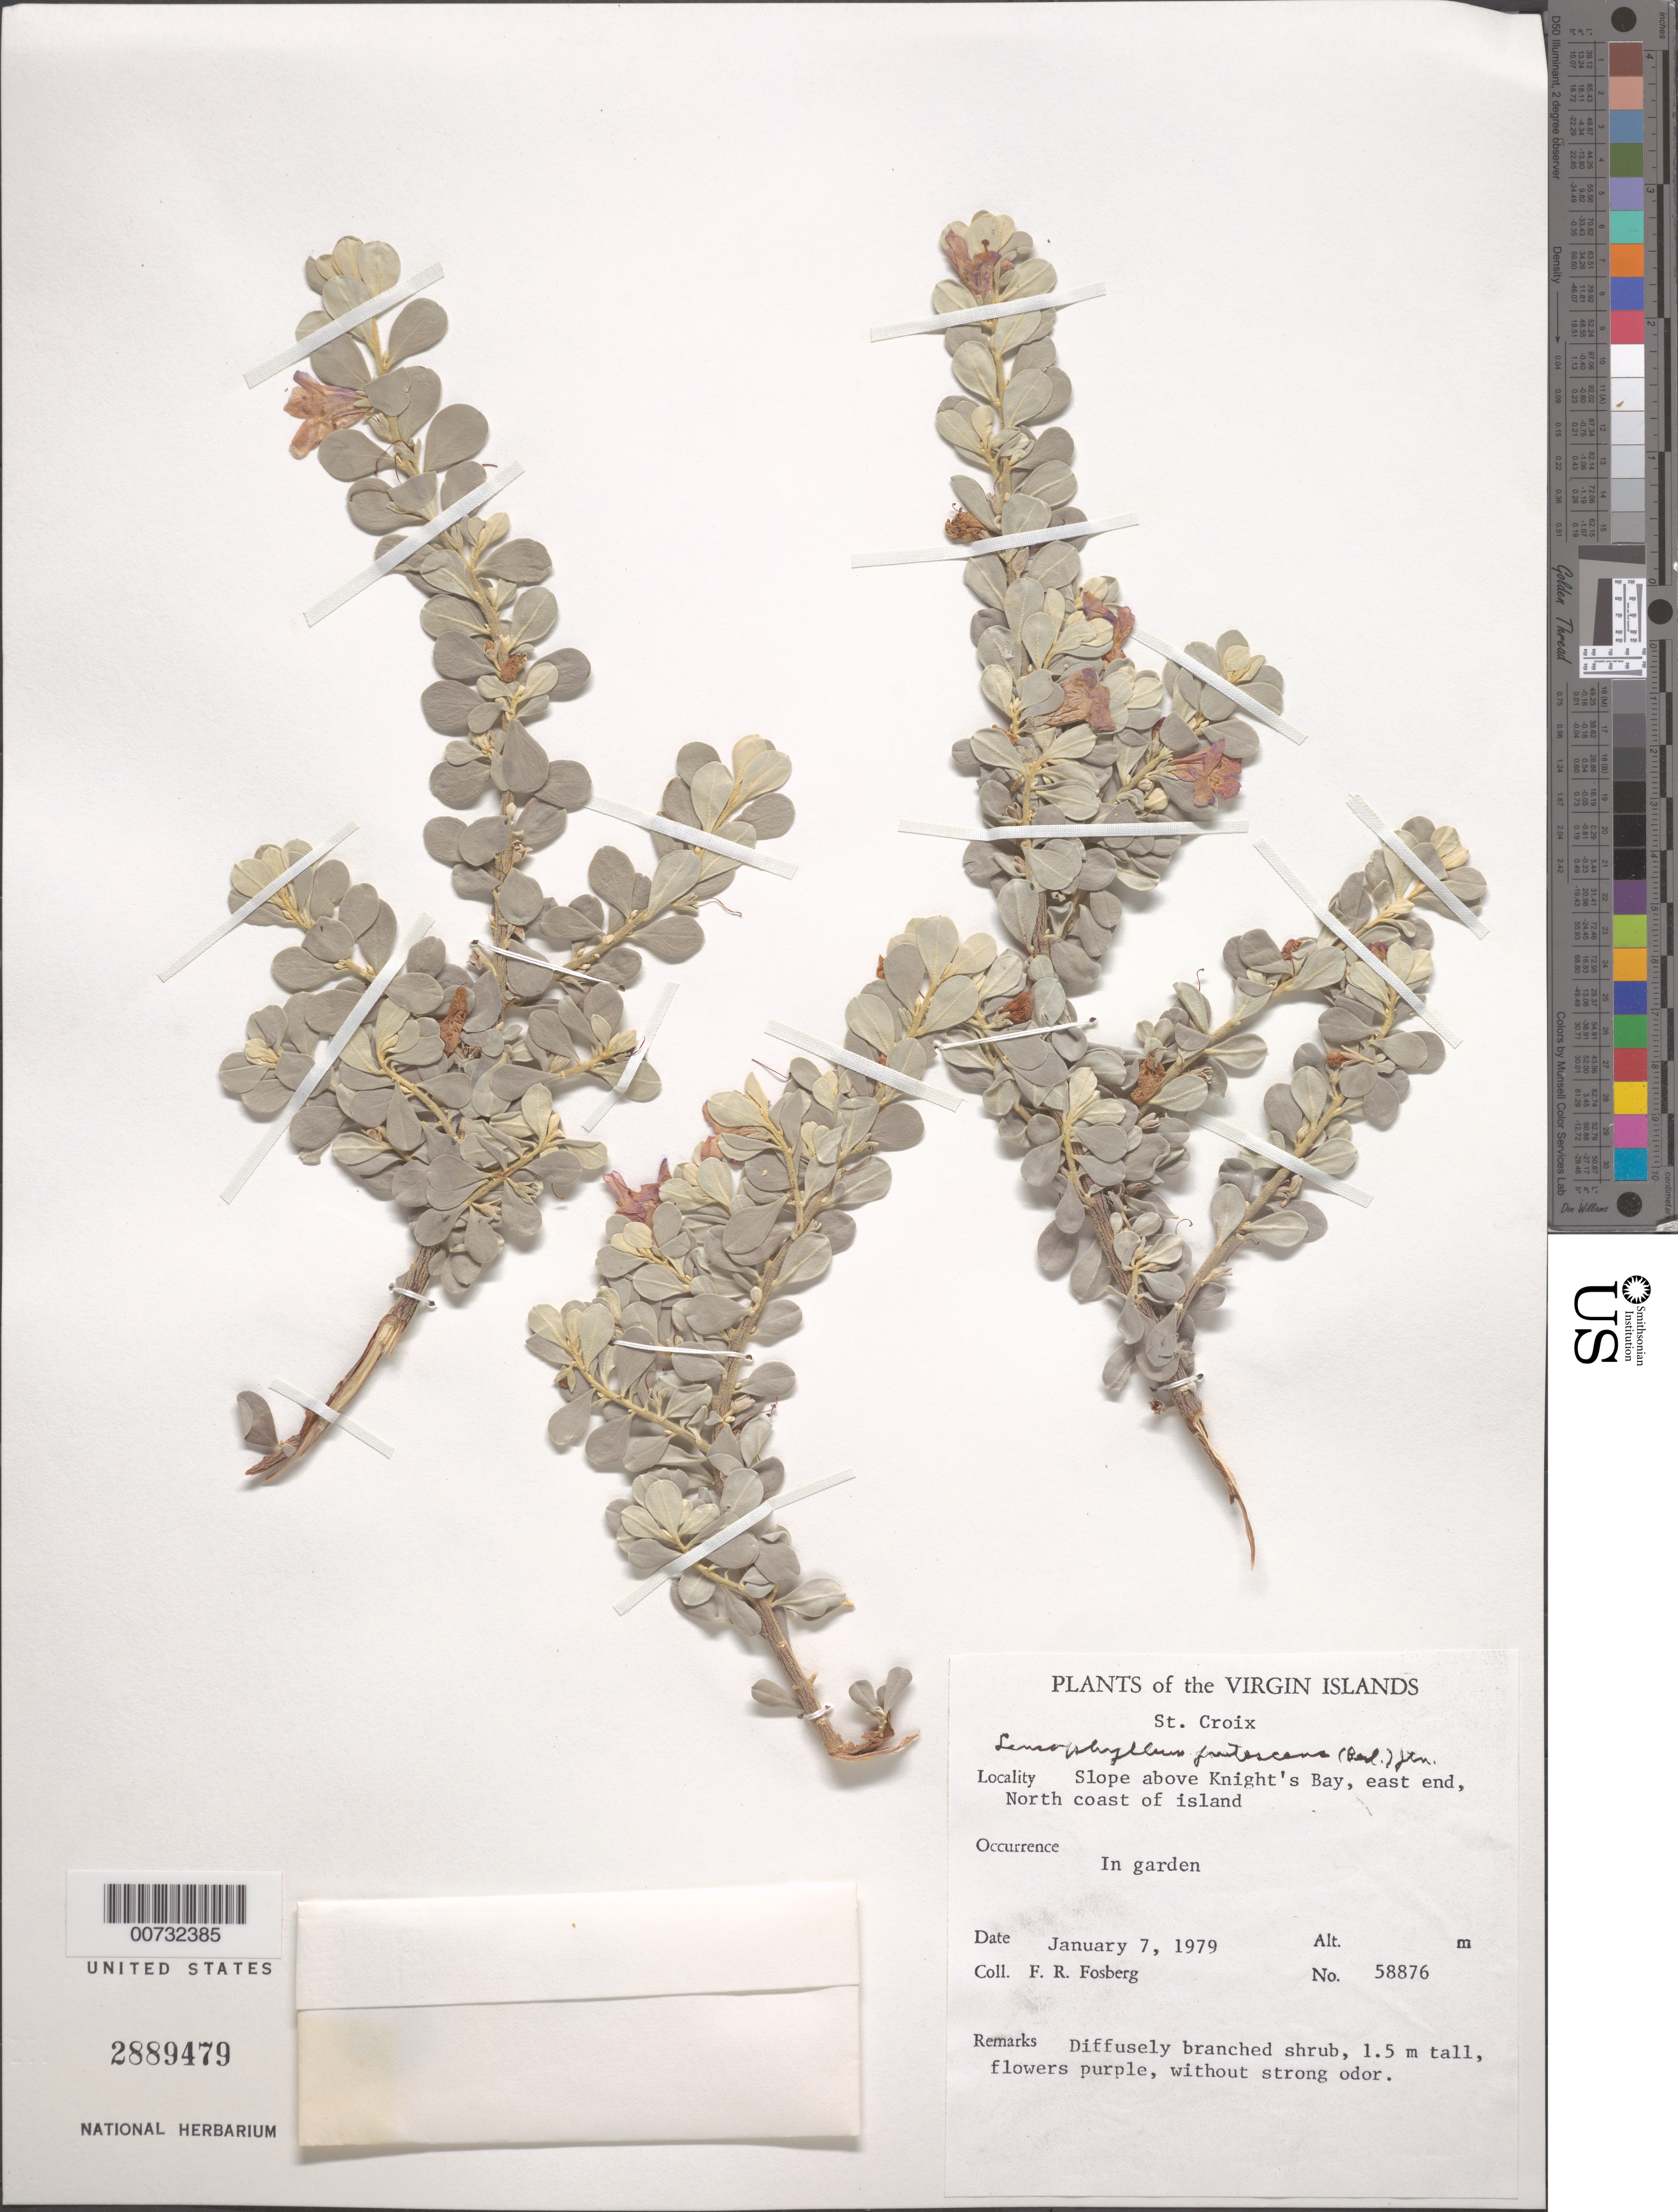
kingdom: Plantae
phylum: Tracheophyta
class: Magnoliopsida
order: Lamiales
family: Scrophulariaceae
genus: Leucophyllum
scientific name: Leucophyllum frutescens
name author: (Berland.) I.M. Johnst.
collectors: F. R. Fosberg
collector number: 58876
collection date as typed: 07 Jan 1979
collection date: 1979-01-07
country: U.S. Virgin Islands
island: St. Croix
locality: Knight's Bay, E End, N Coast of island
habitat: Slope above Knight's Bay, in garden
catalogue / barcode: US 2889479